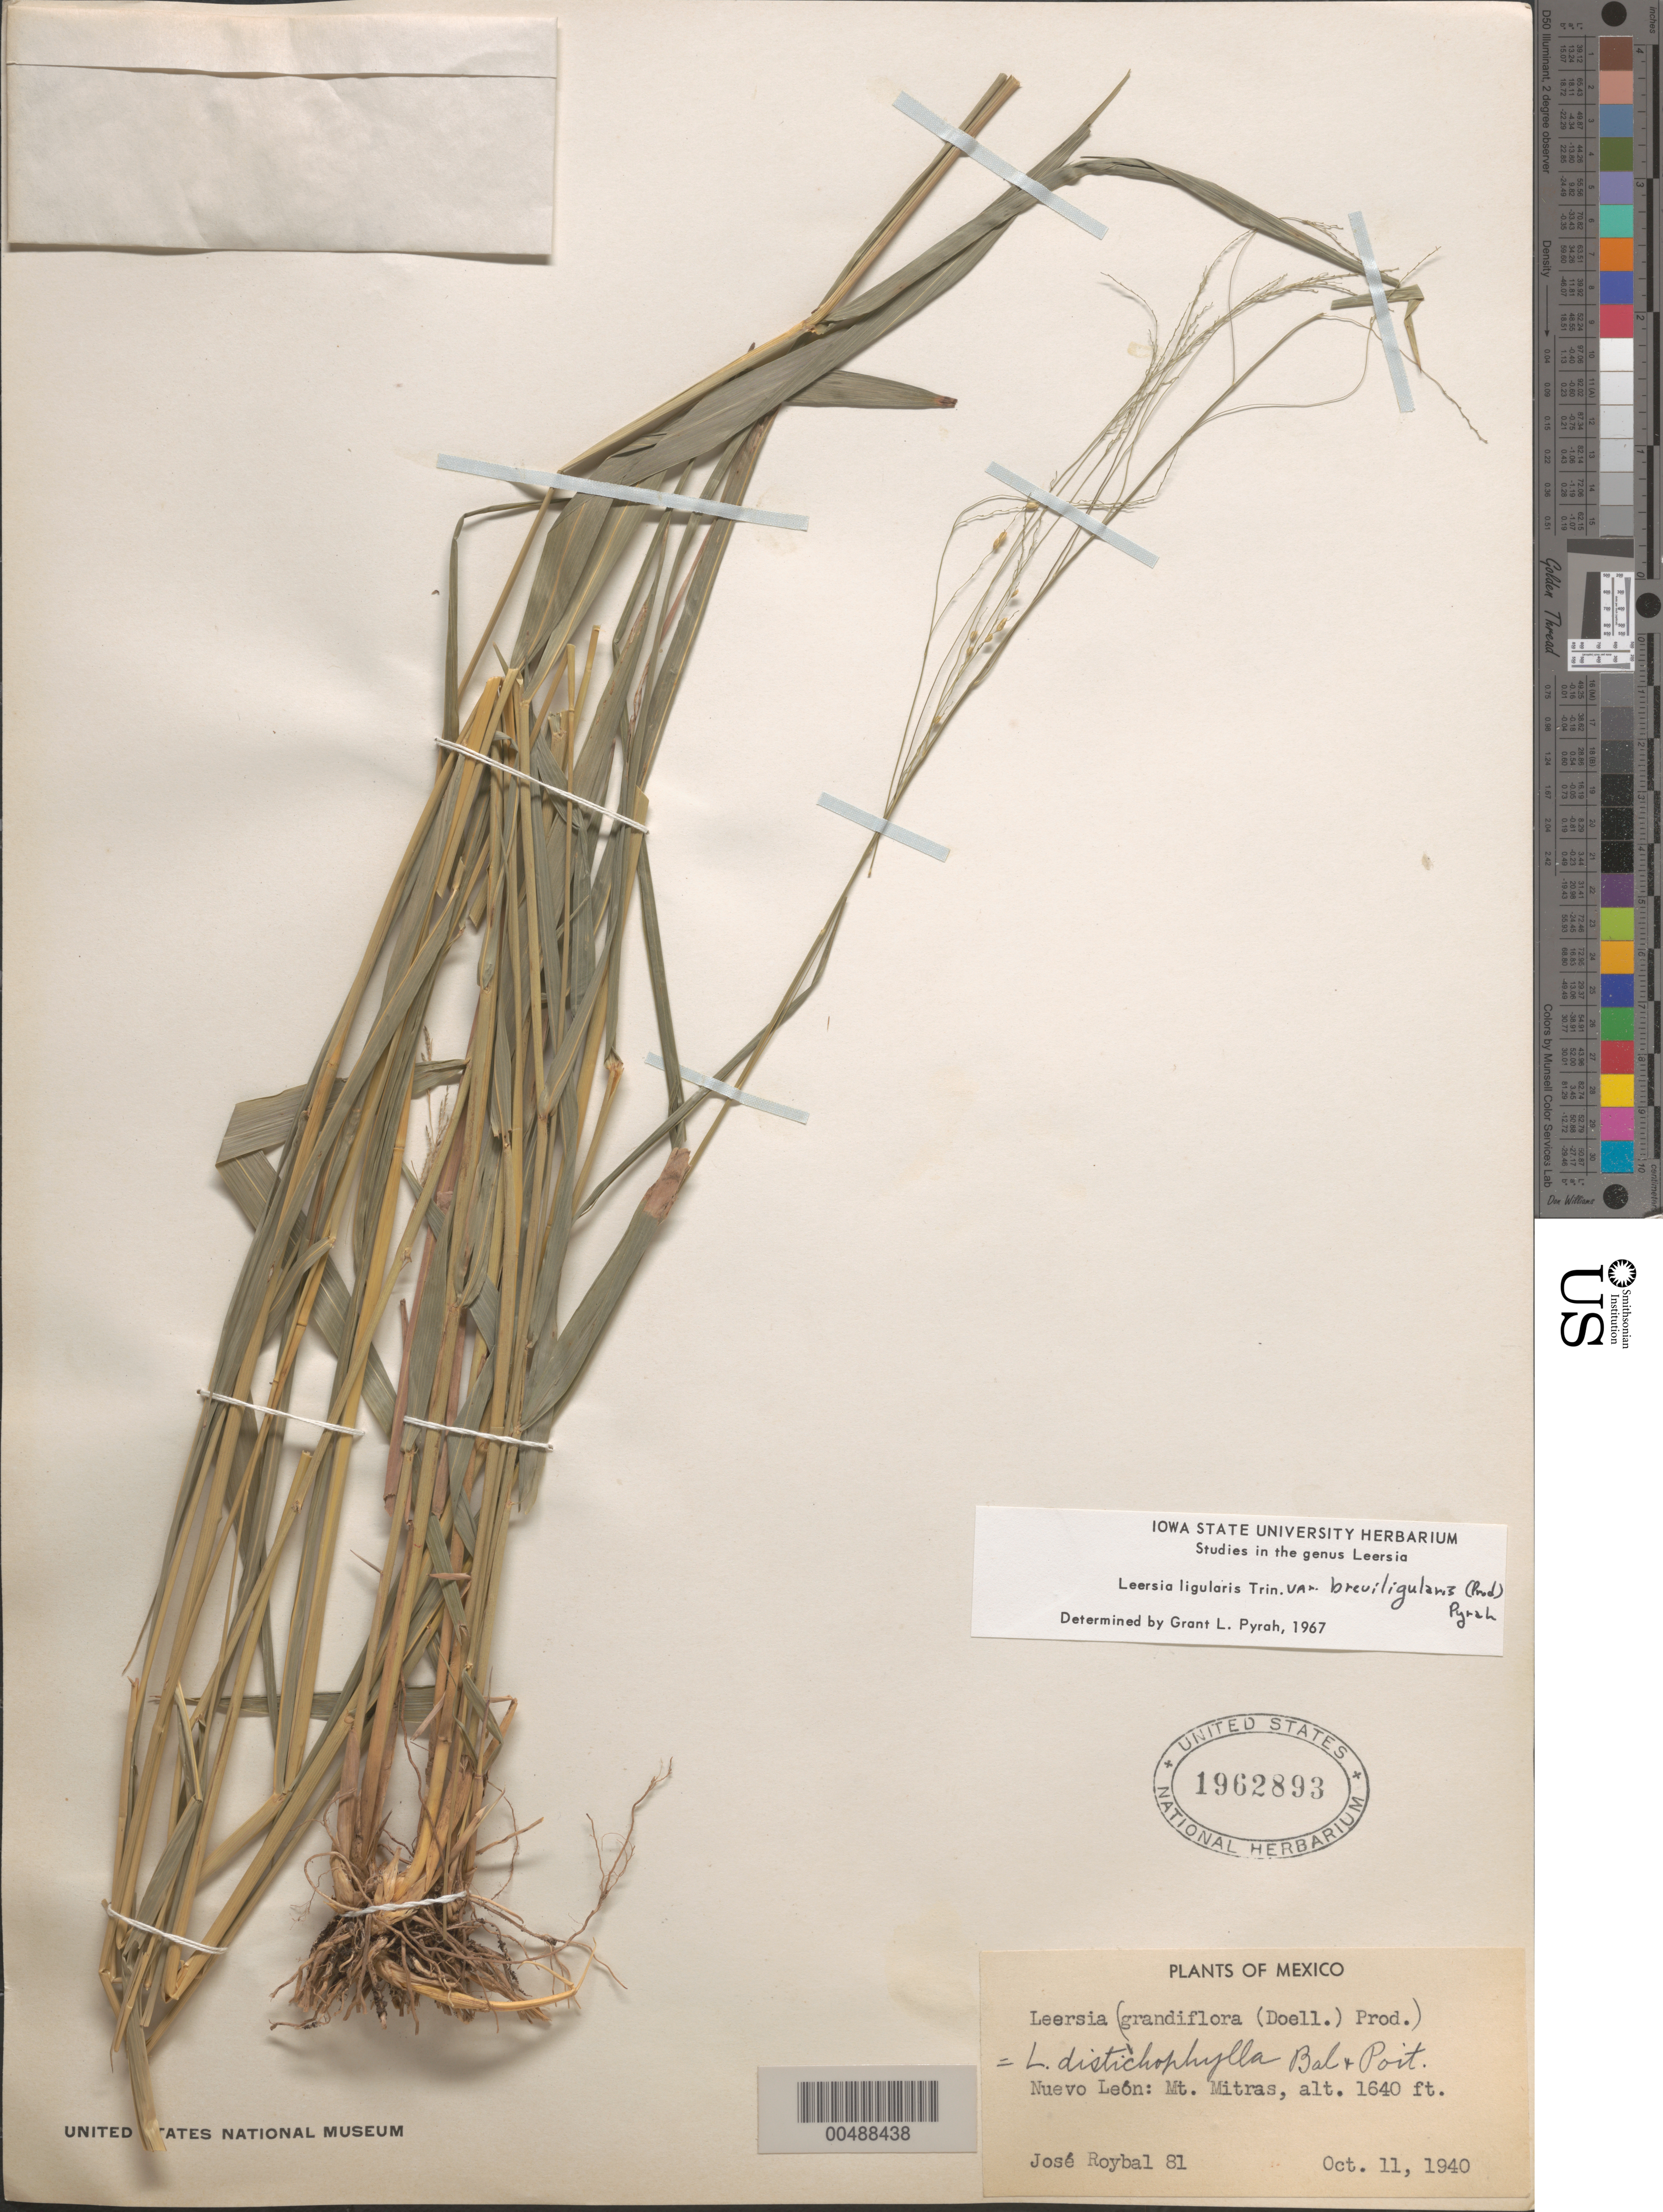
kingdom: Plantae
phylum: Tracheophyta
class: Liliopsida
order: Poales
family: Poaceae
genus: Leersia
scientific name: Leersia ligularis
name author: Trin.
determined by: Pyrah, G. L.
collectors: J. J. Roybal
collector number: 81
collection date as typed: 11 Oct 1940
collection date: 1940-10-11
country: Mexico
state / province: Nuevo León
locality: Mt Mitras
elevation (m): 500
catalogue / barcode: US 1962893